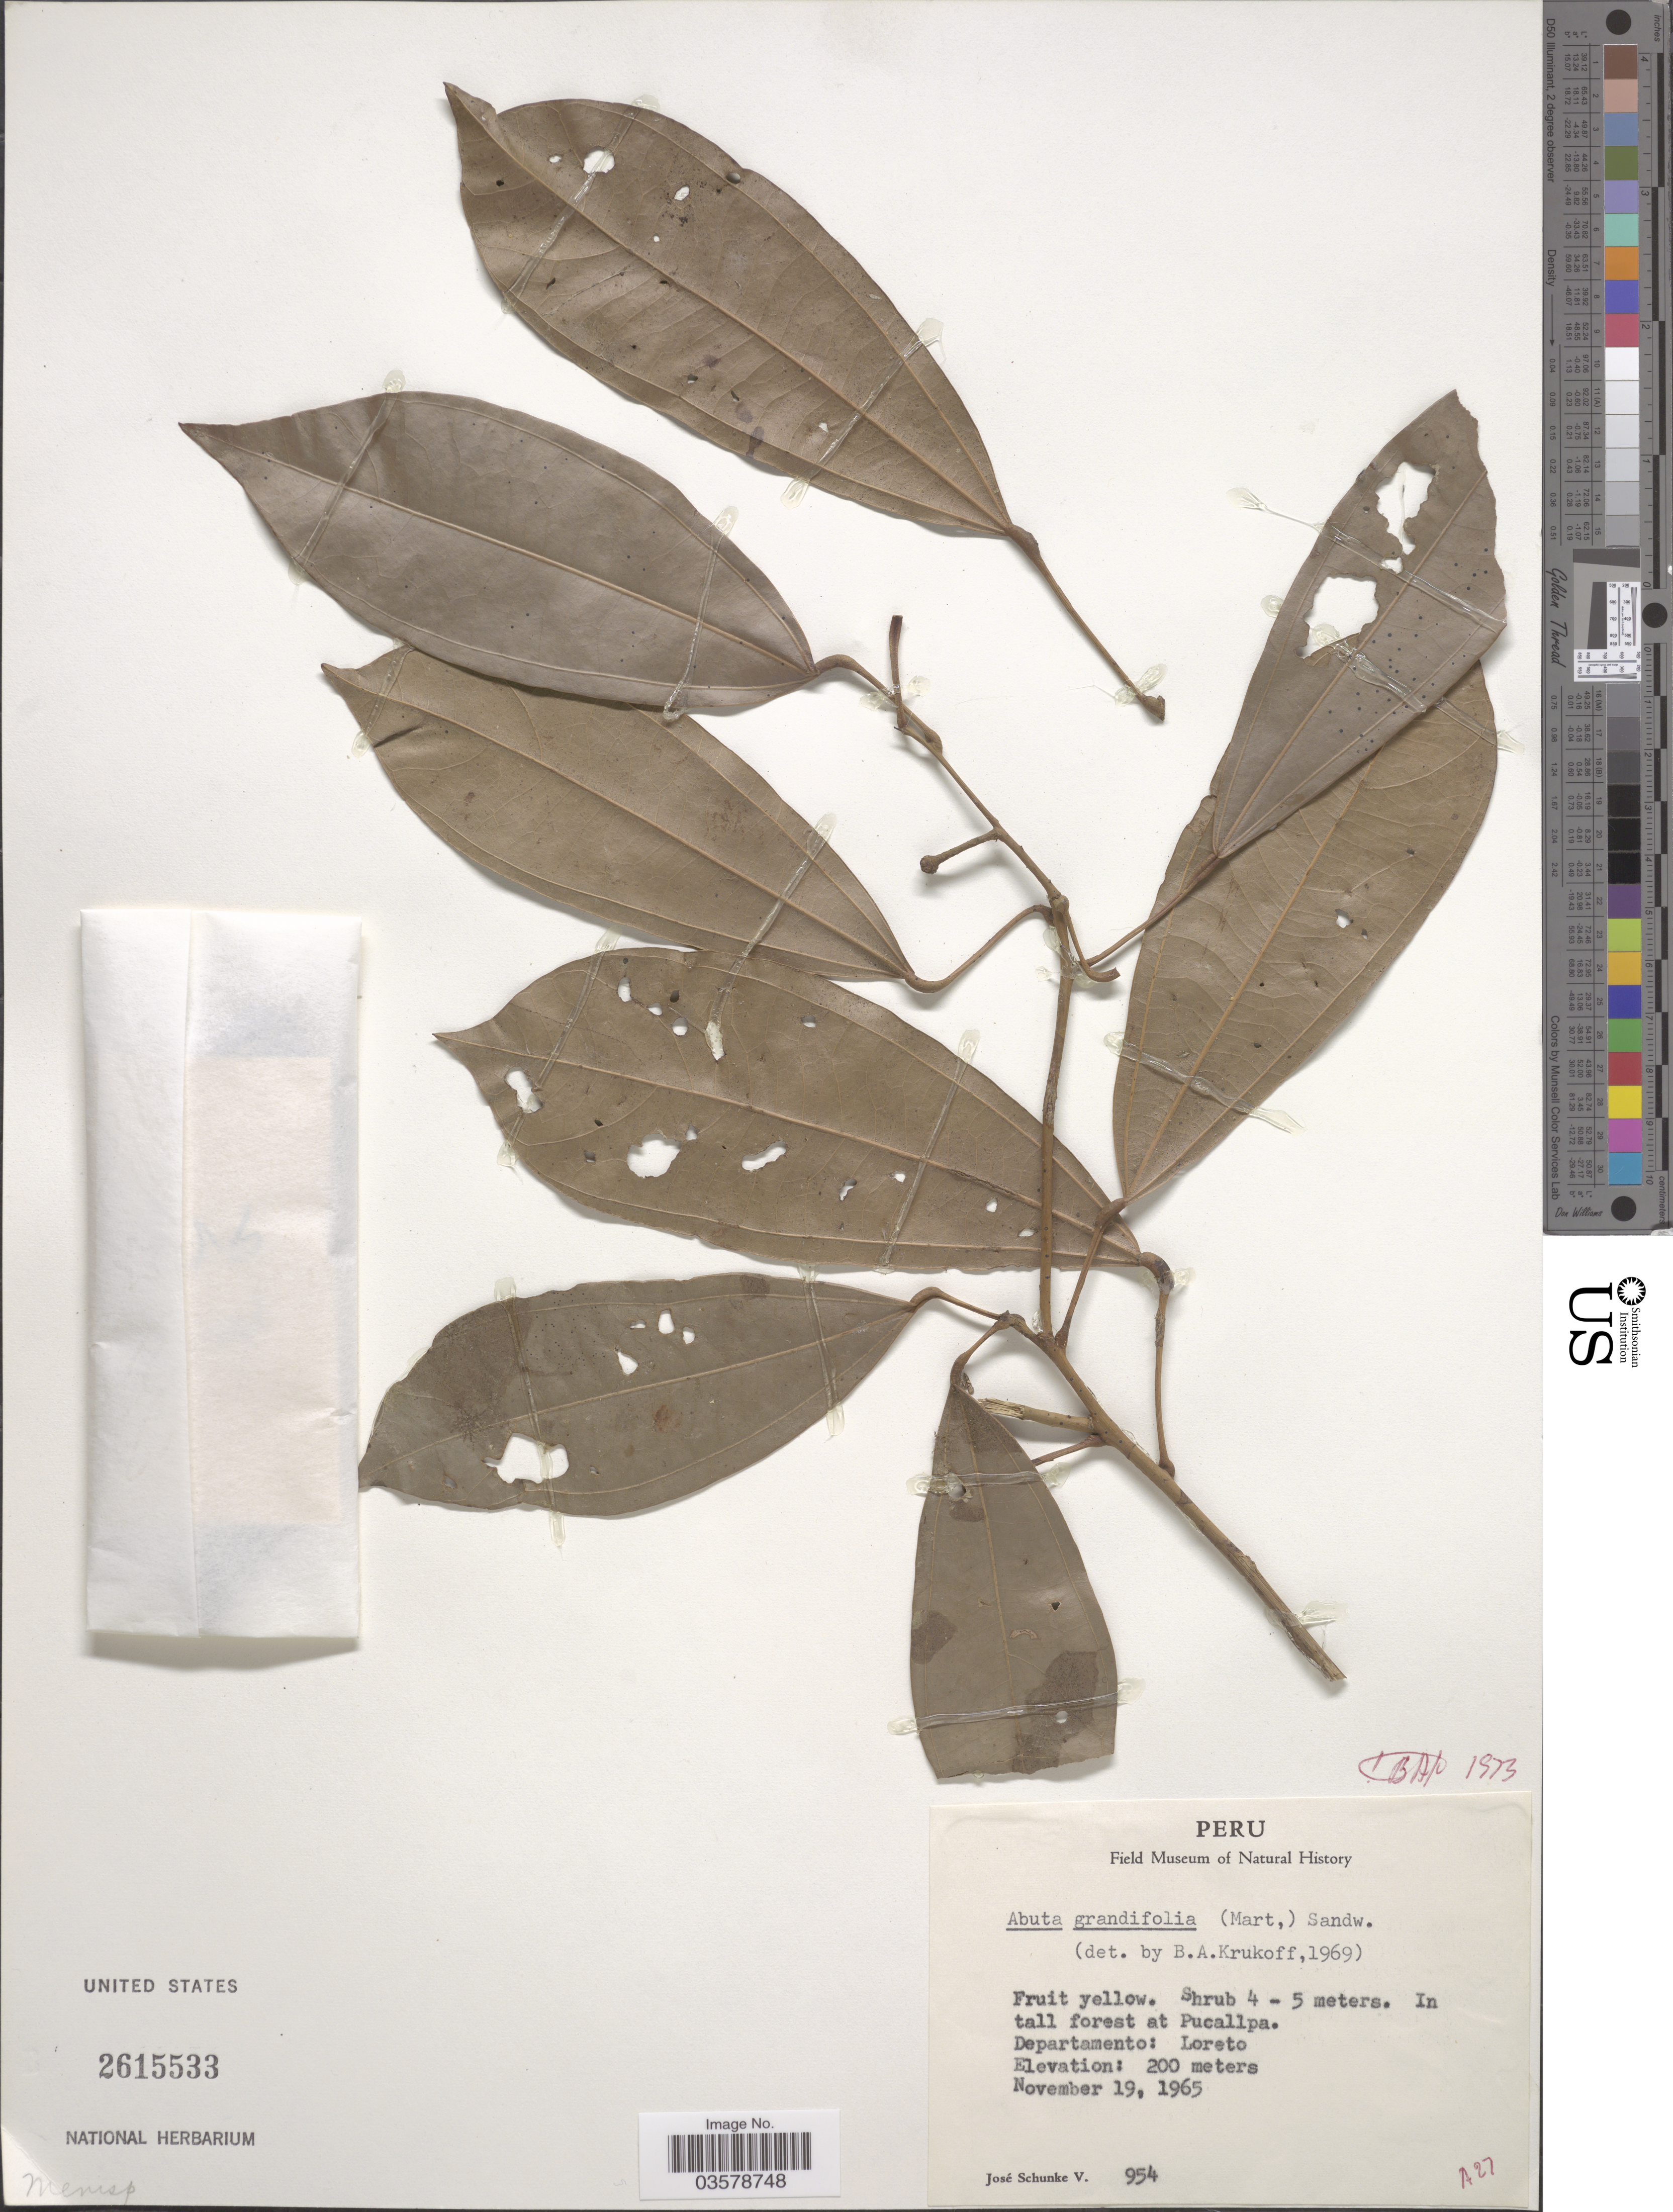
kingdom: Plantae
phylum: Tracheophyta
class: Magnoliopsida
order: Ranunculales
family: Menispermaceae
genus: Abuta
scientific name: Abuta grandifolia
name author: (Mart.) Sandwith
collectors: J. Schunke Vigo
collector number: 954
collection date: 1965-11-19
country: Peru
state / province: Loreto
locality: In tall forest at Pucallpa. Departamento: Loreto.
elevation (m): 200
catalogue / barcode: US 2615533